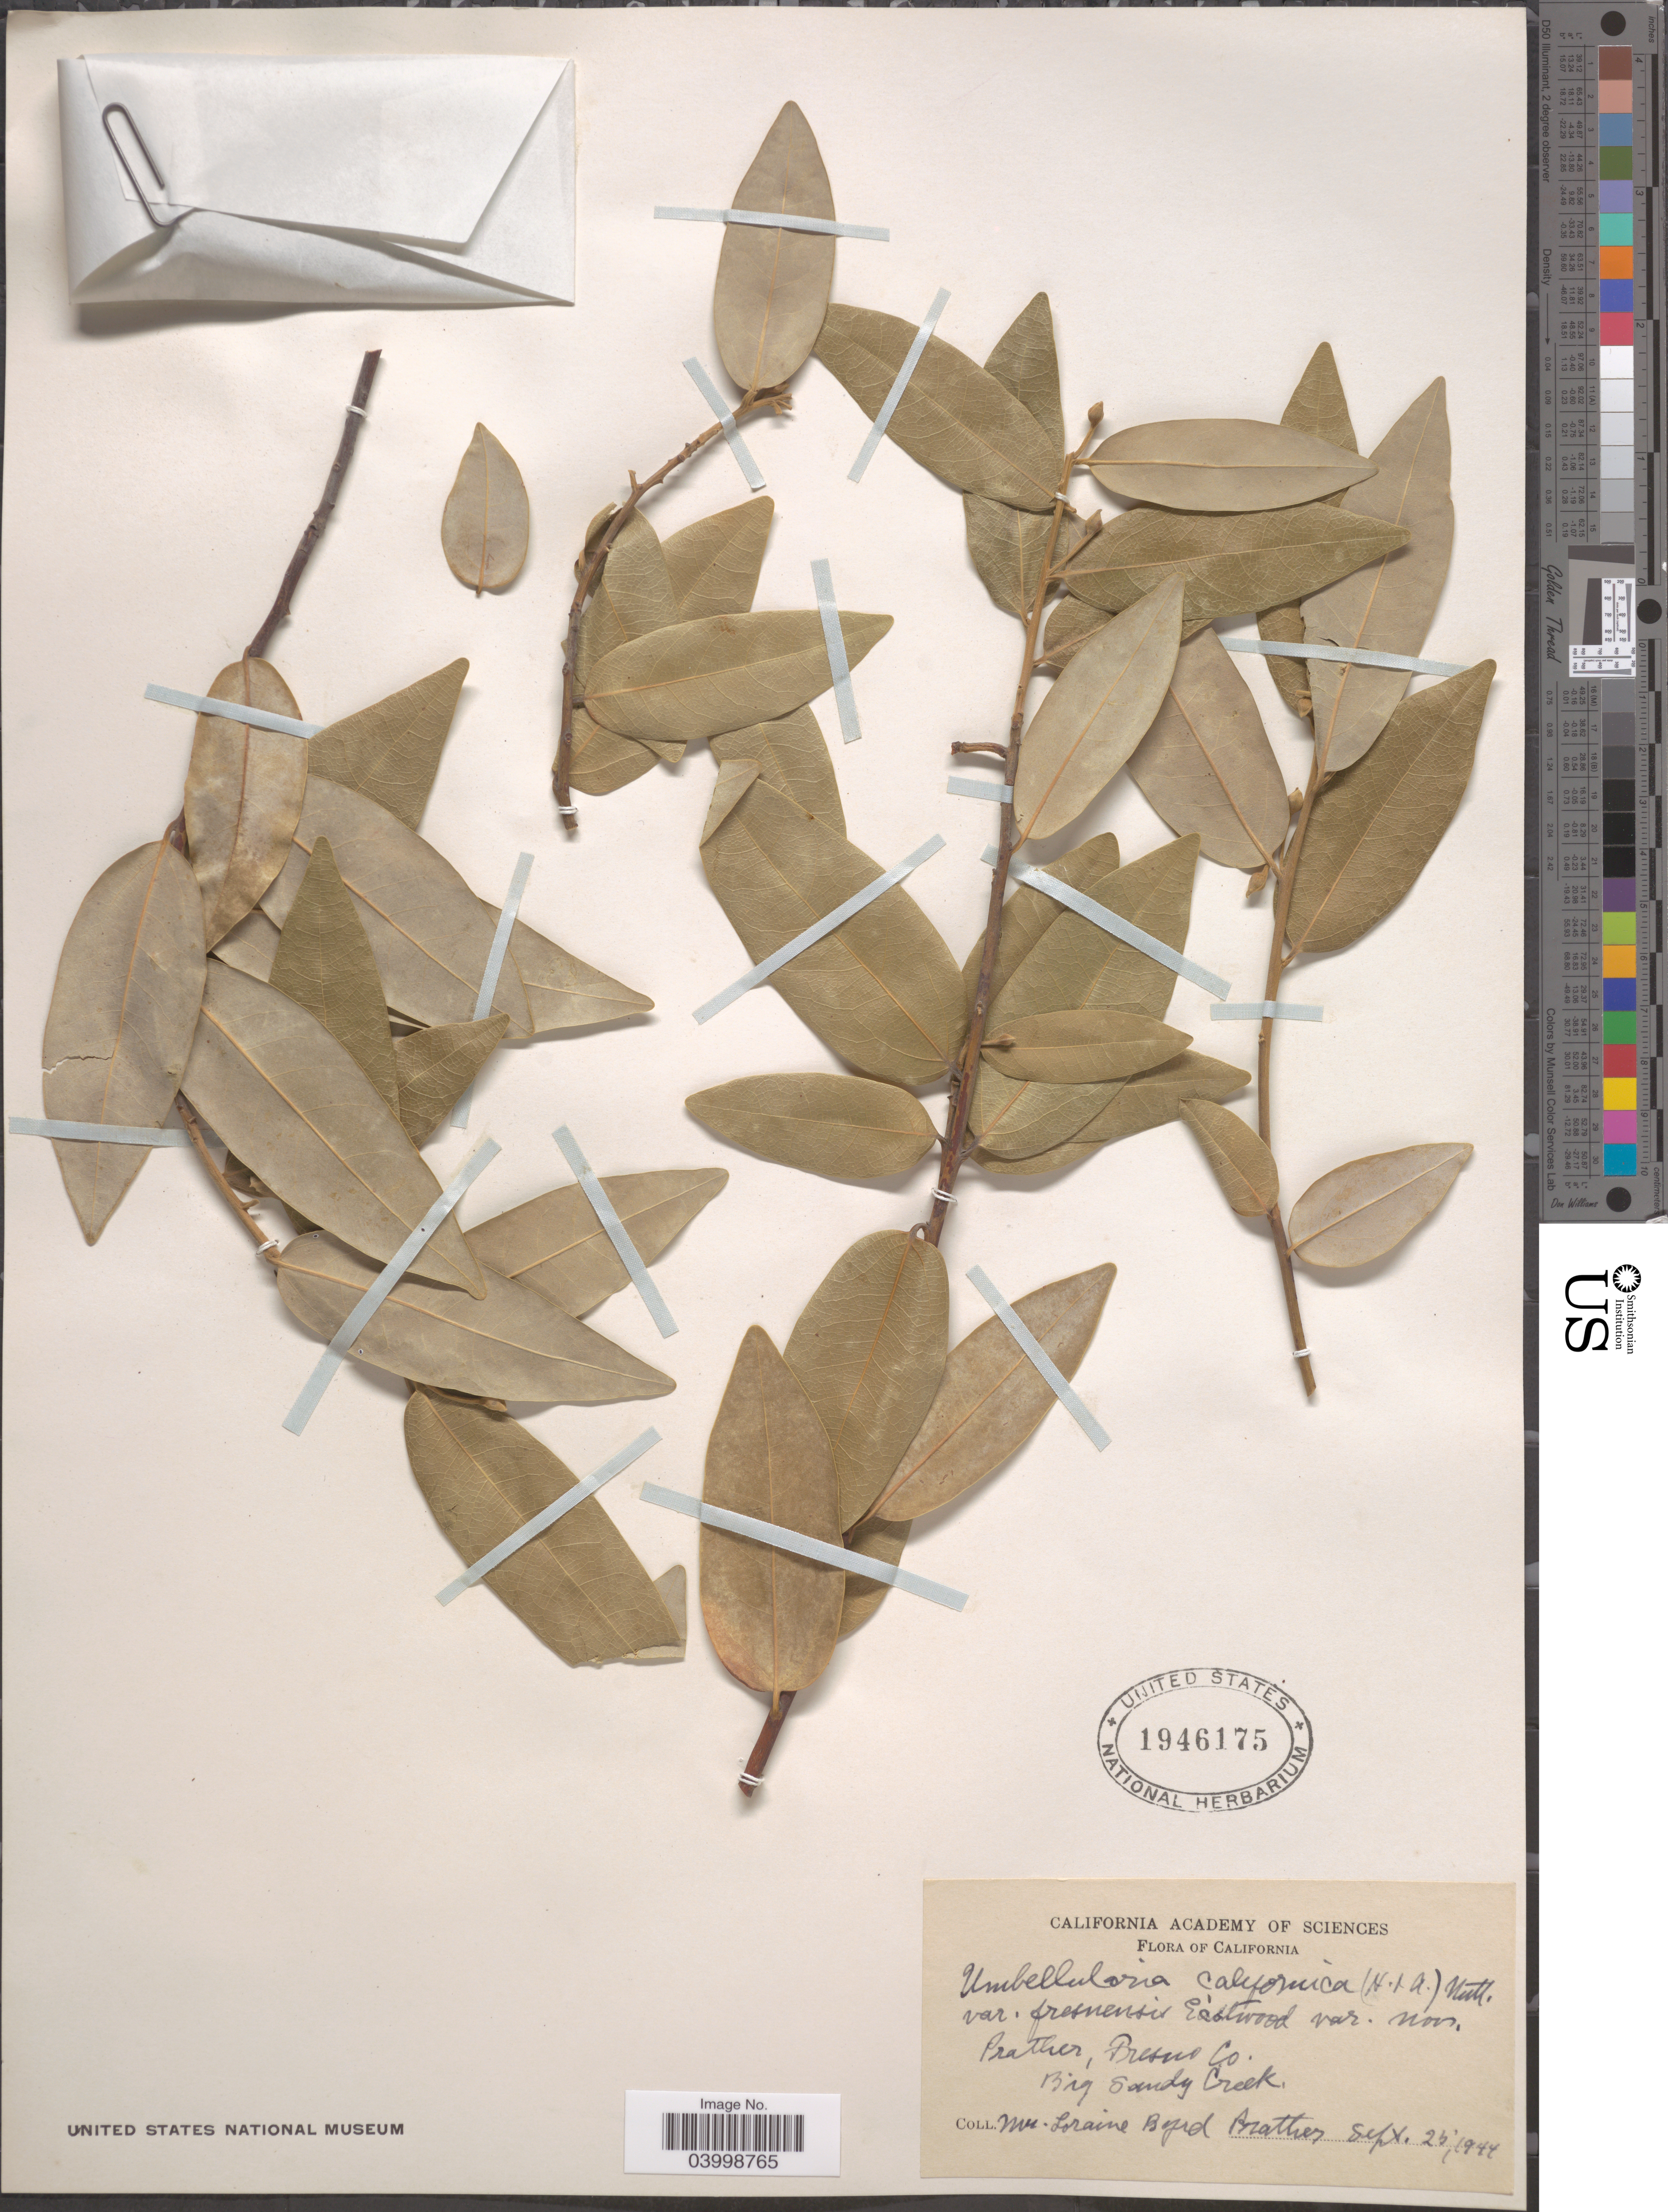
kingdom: Plantae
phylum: Tracheophyta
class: Magnoliopsida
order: Laurales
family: Lauraceae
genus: Umbellularia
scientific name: Umbellularia californica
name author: (Hook. & Arn.) Nutt.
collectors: L. Prather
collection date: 1944-09-26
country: United States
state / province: California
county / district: Fresno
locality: Prather, Fresno Co. Big Sandy Creek.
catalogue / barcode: US 1946175